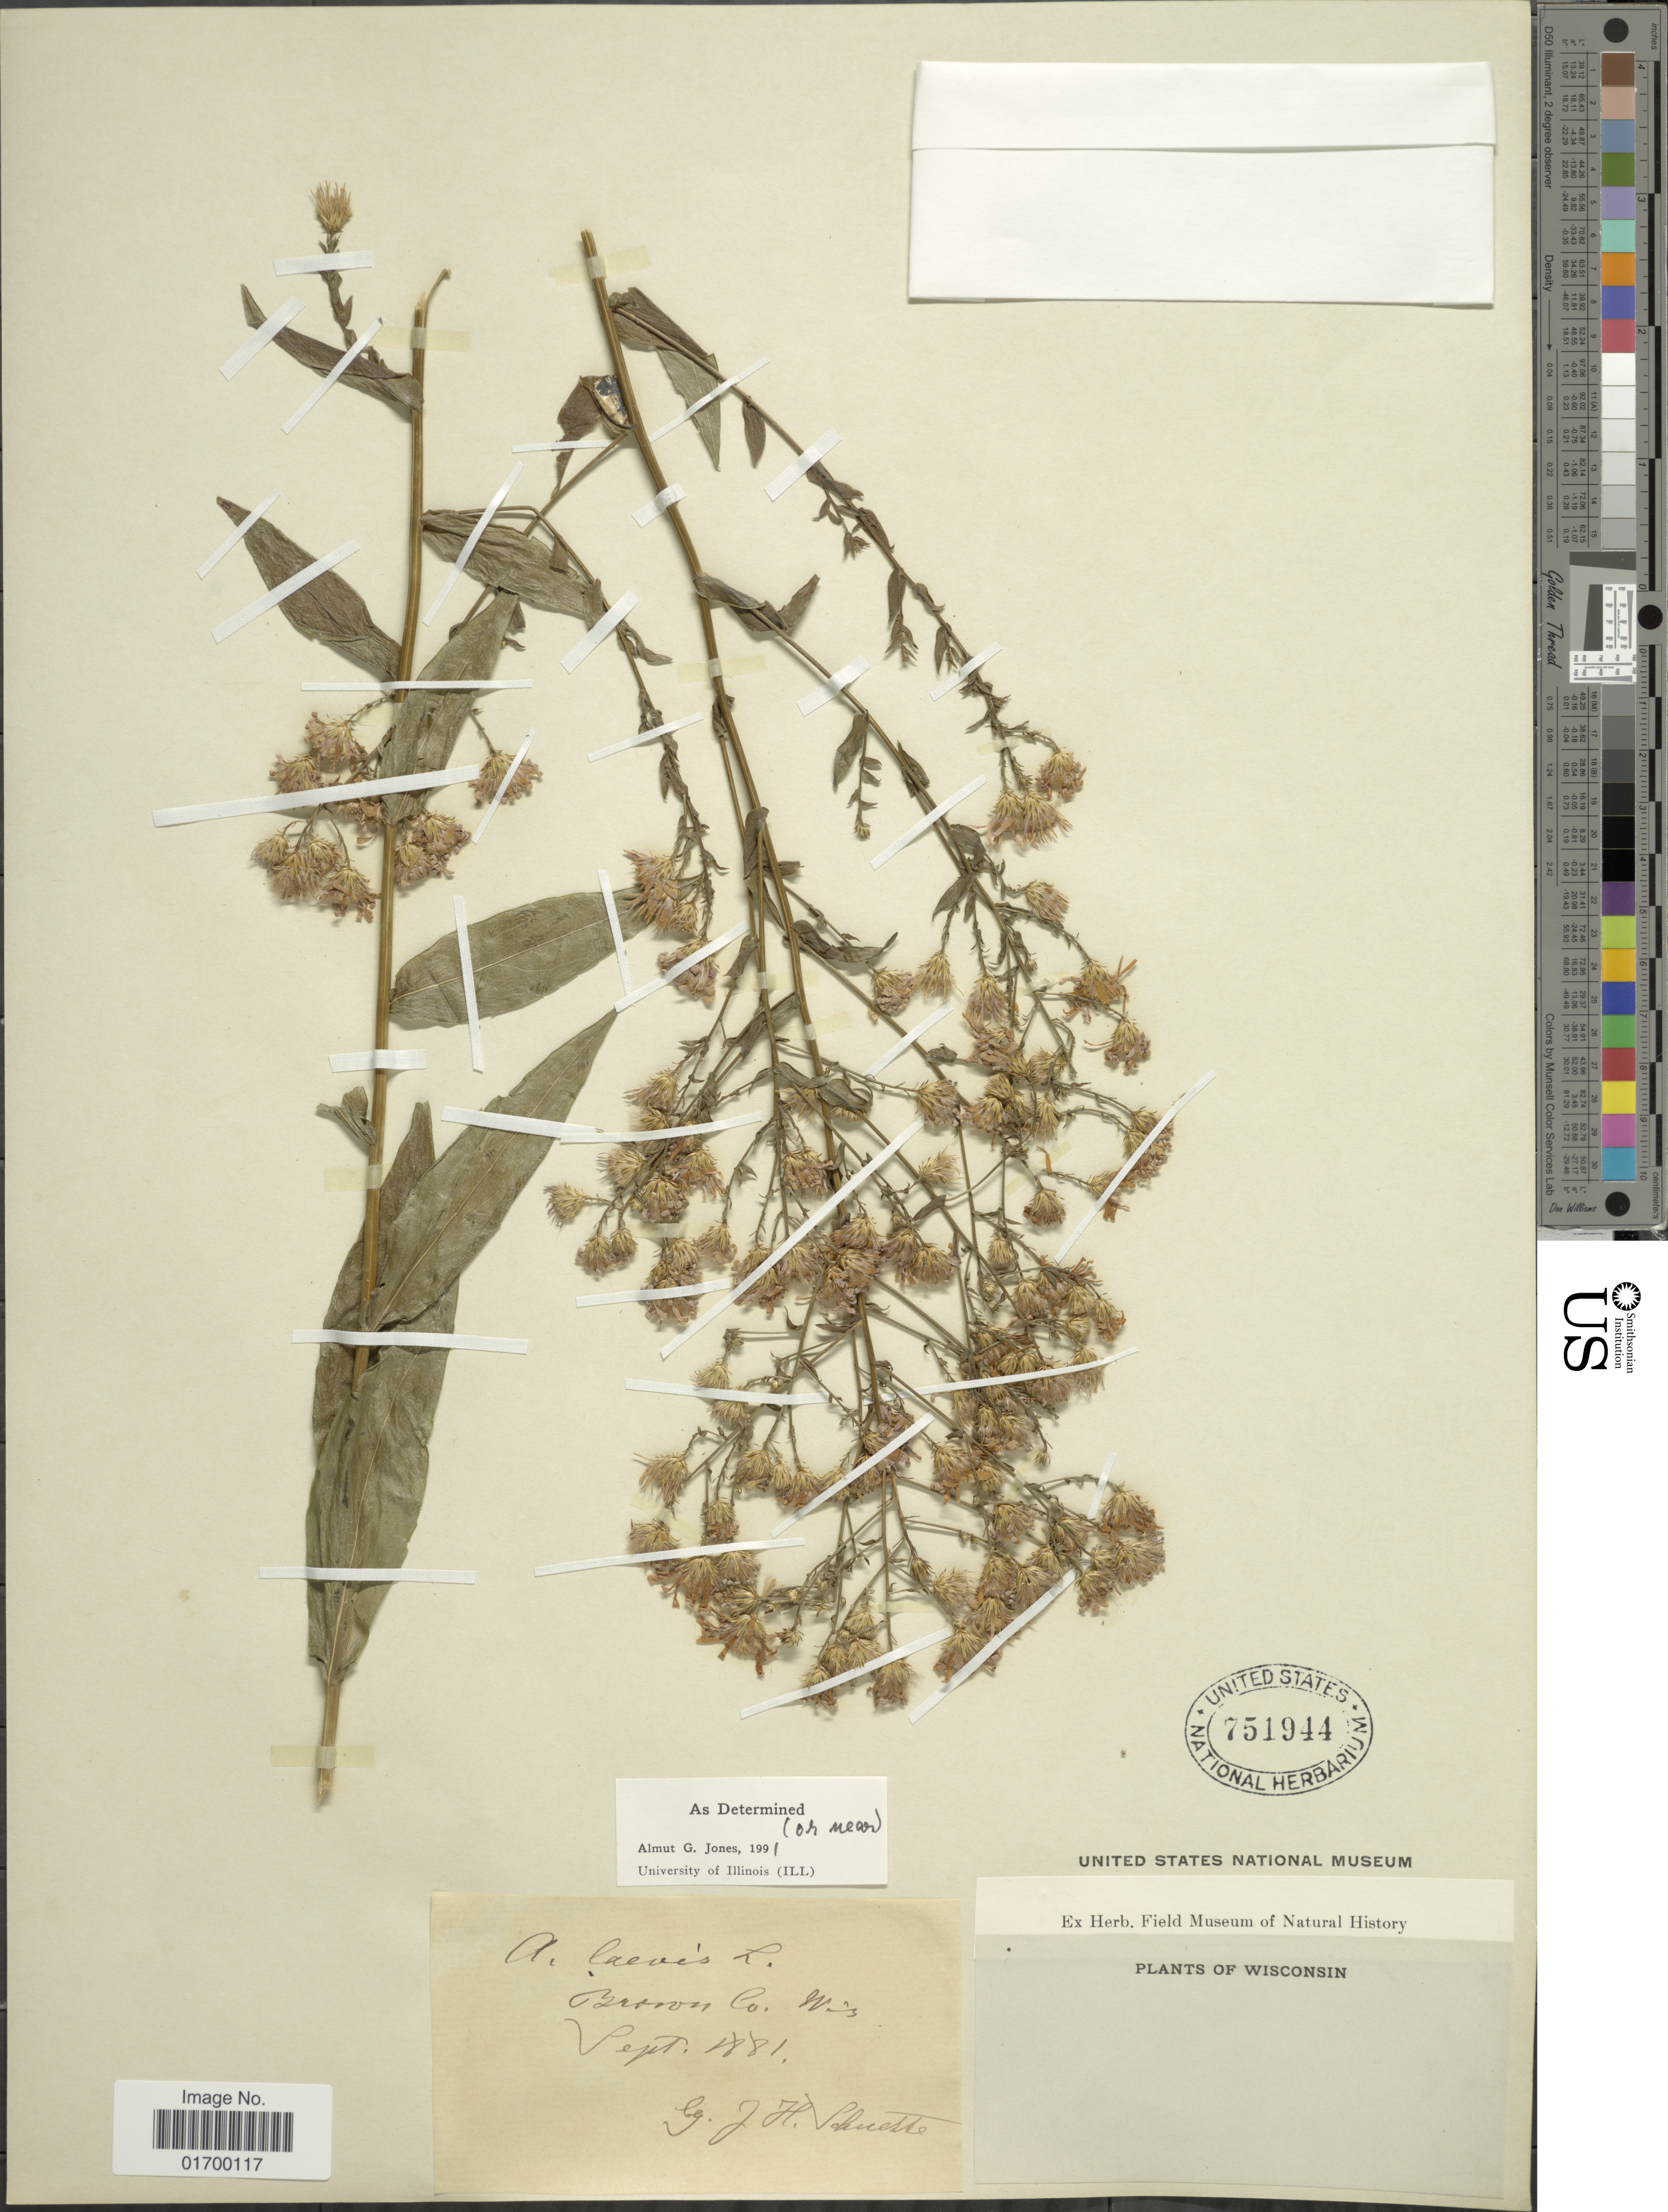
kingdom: Plantae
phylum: Tracheophyta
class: Magnoliopsida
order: Asterales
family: Asteraceae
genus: Symphyotrichum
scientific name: Symphyotrichum laeve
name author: (L.) Á. Löve & D. Löve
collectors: J. H. Schuette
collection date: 1881-09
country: United States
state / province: Wisconsin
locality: Brown Co.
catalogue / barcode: US 751944